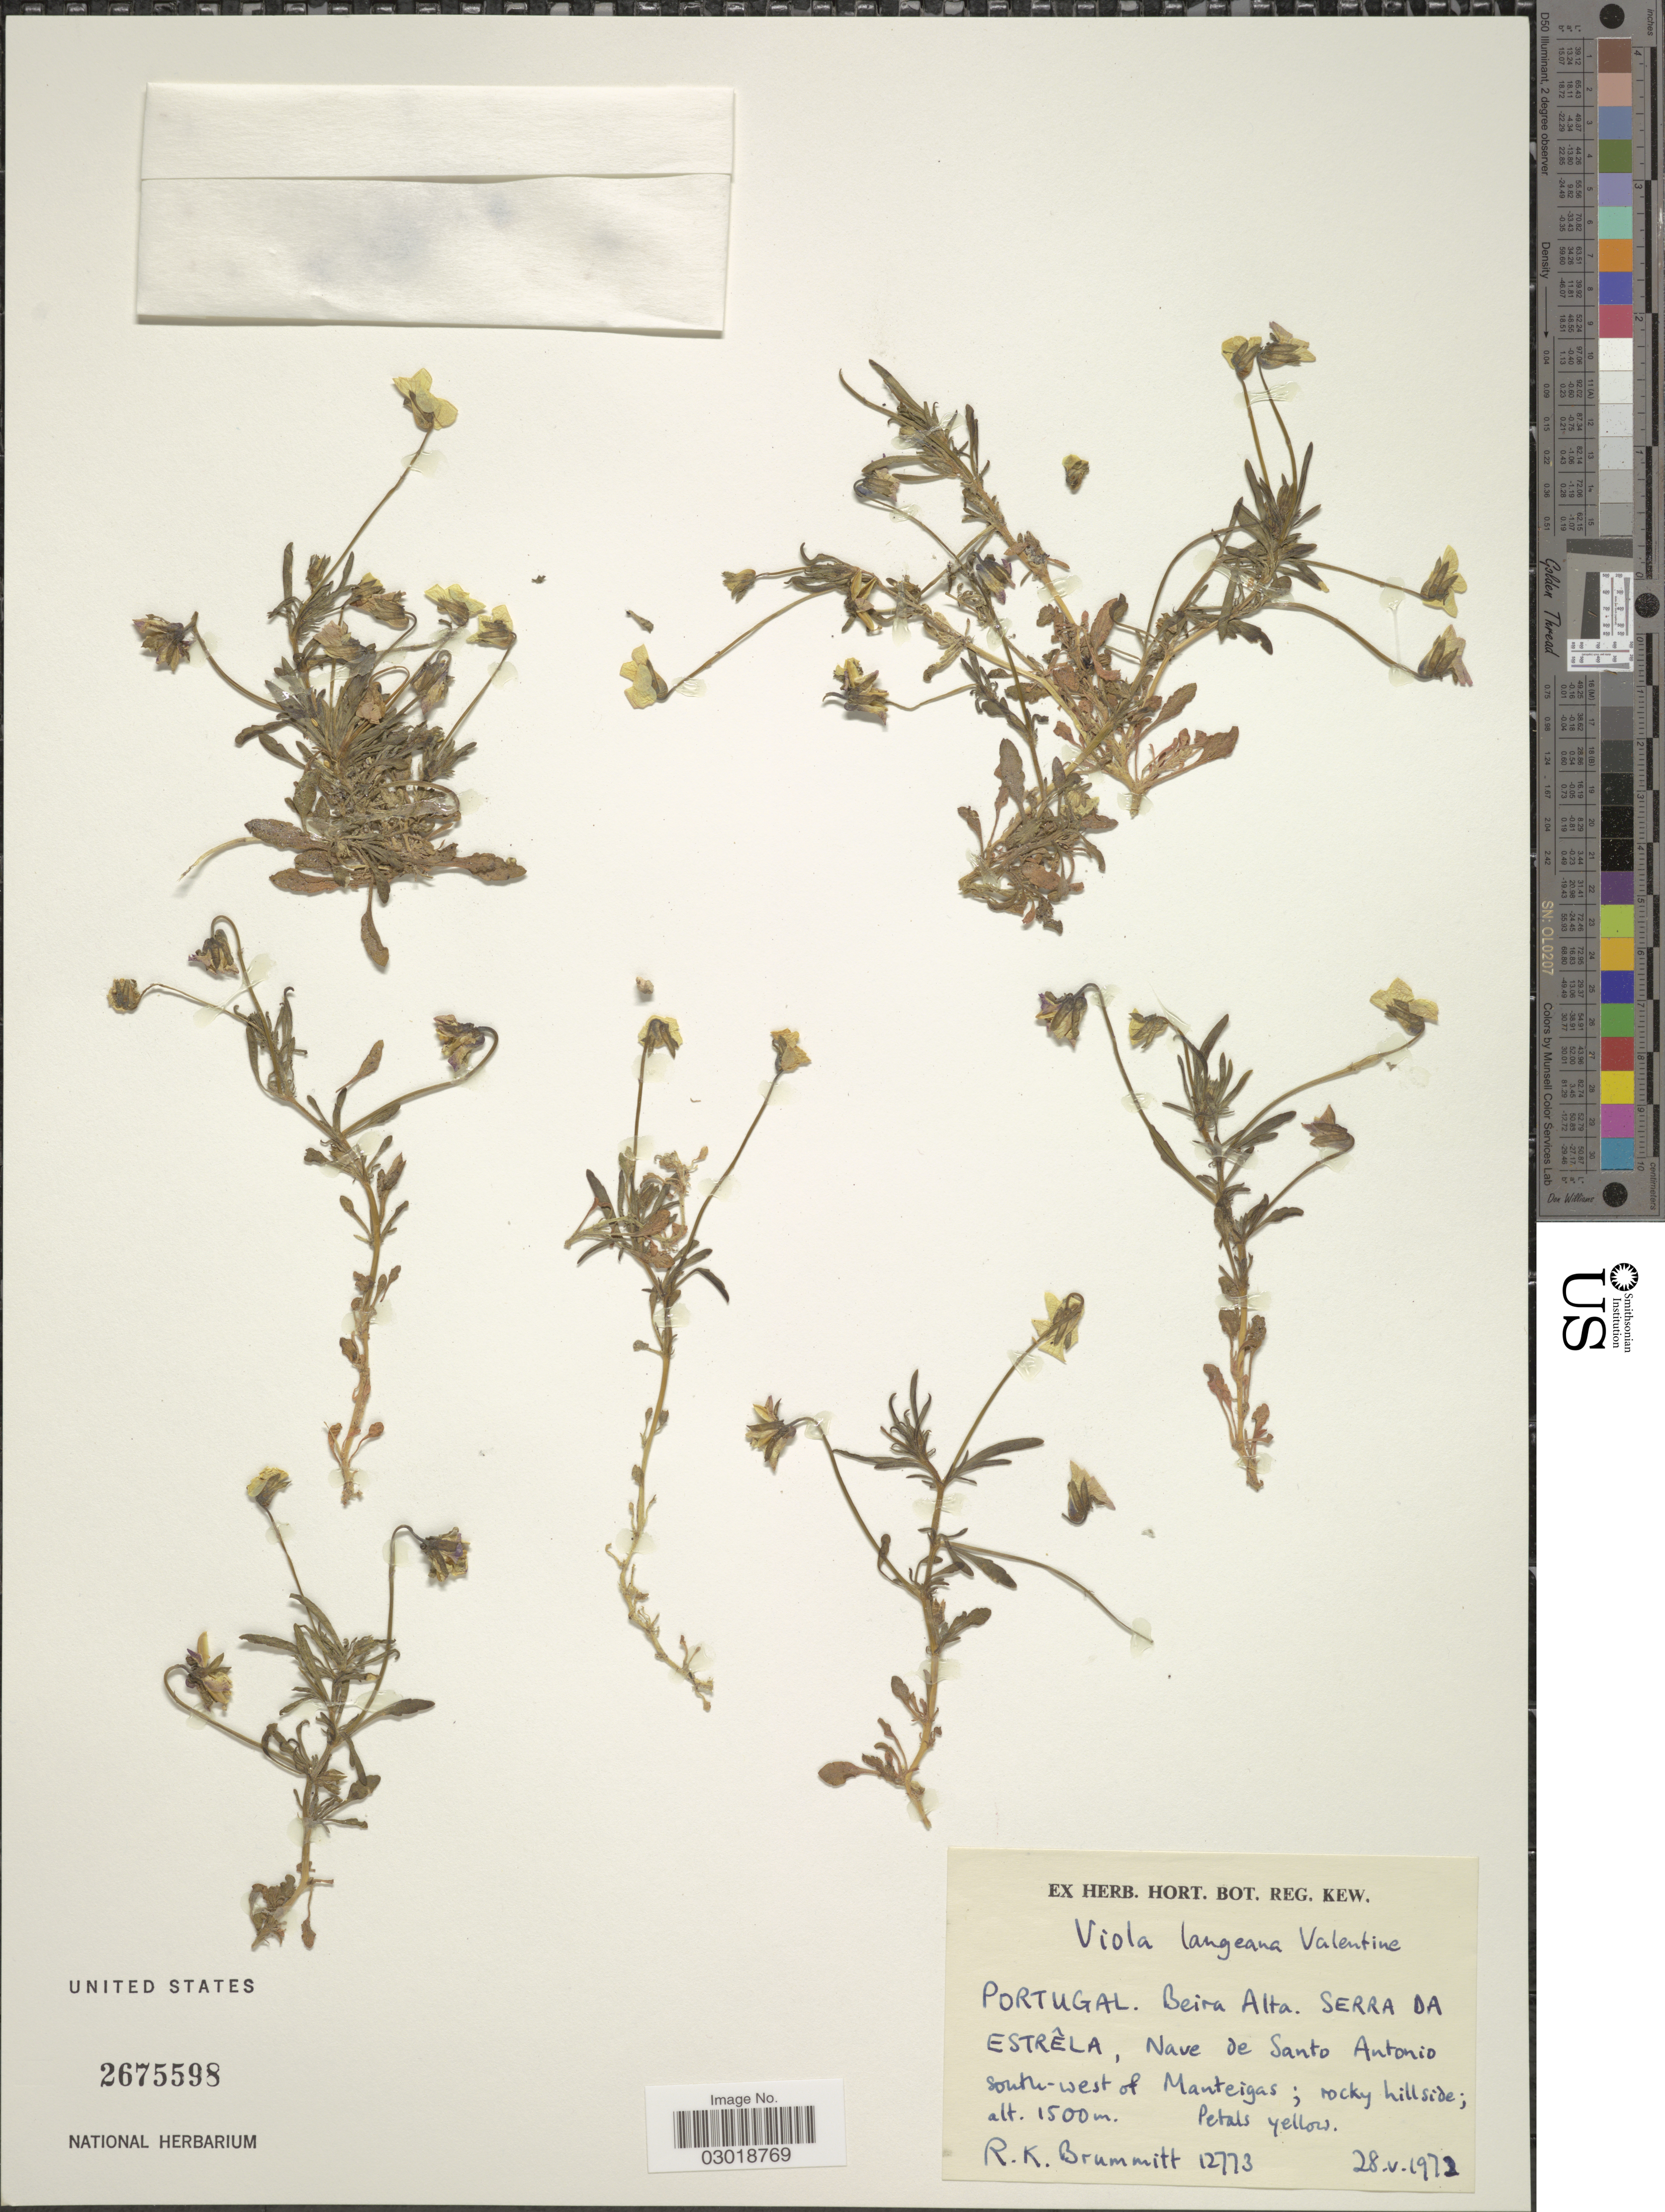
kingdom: Plantae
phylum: Tracheophyta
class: Magnoliopsida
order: Malpighiales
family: Violaceae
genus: Viola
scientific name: Viola langeana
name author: Valentine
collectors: R. K. Brummitt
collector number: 12773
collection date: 1972-05-28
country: Portugal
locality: Beira Alta. Serra da Estrêla, Nave de Santo Antonio south-west of Manteigas.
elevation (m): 1500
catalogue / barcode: US 2675598